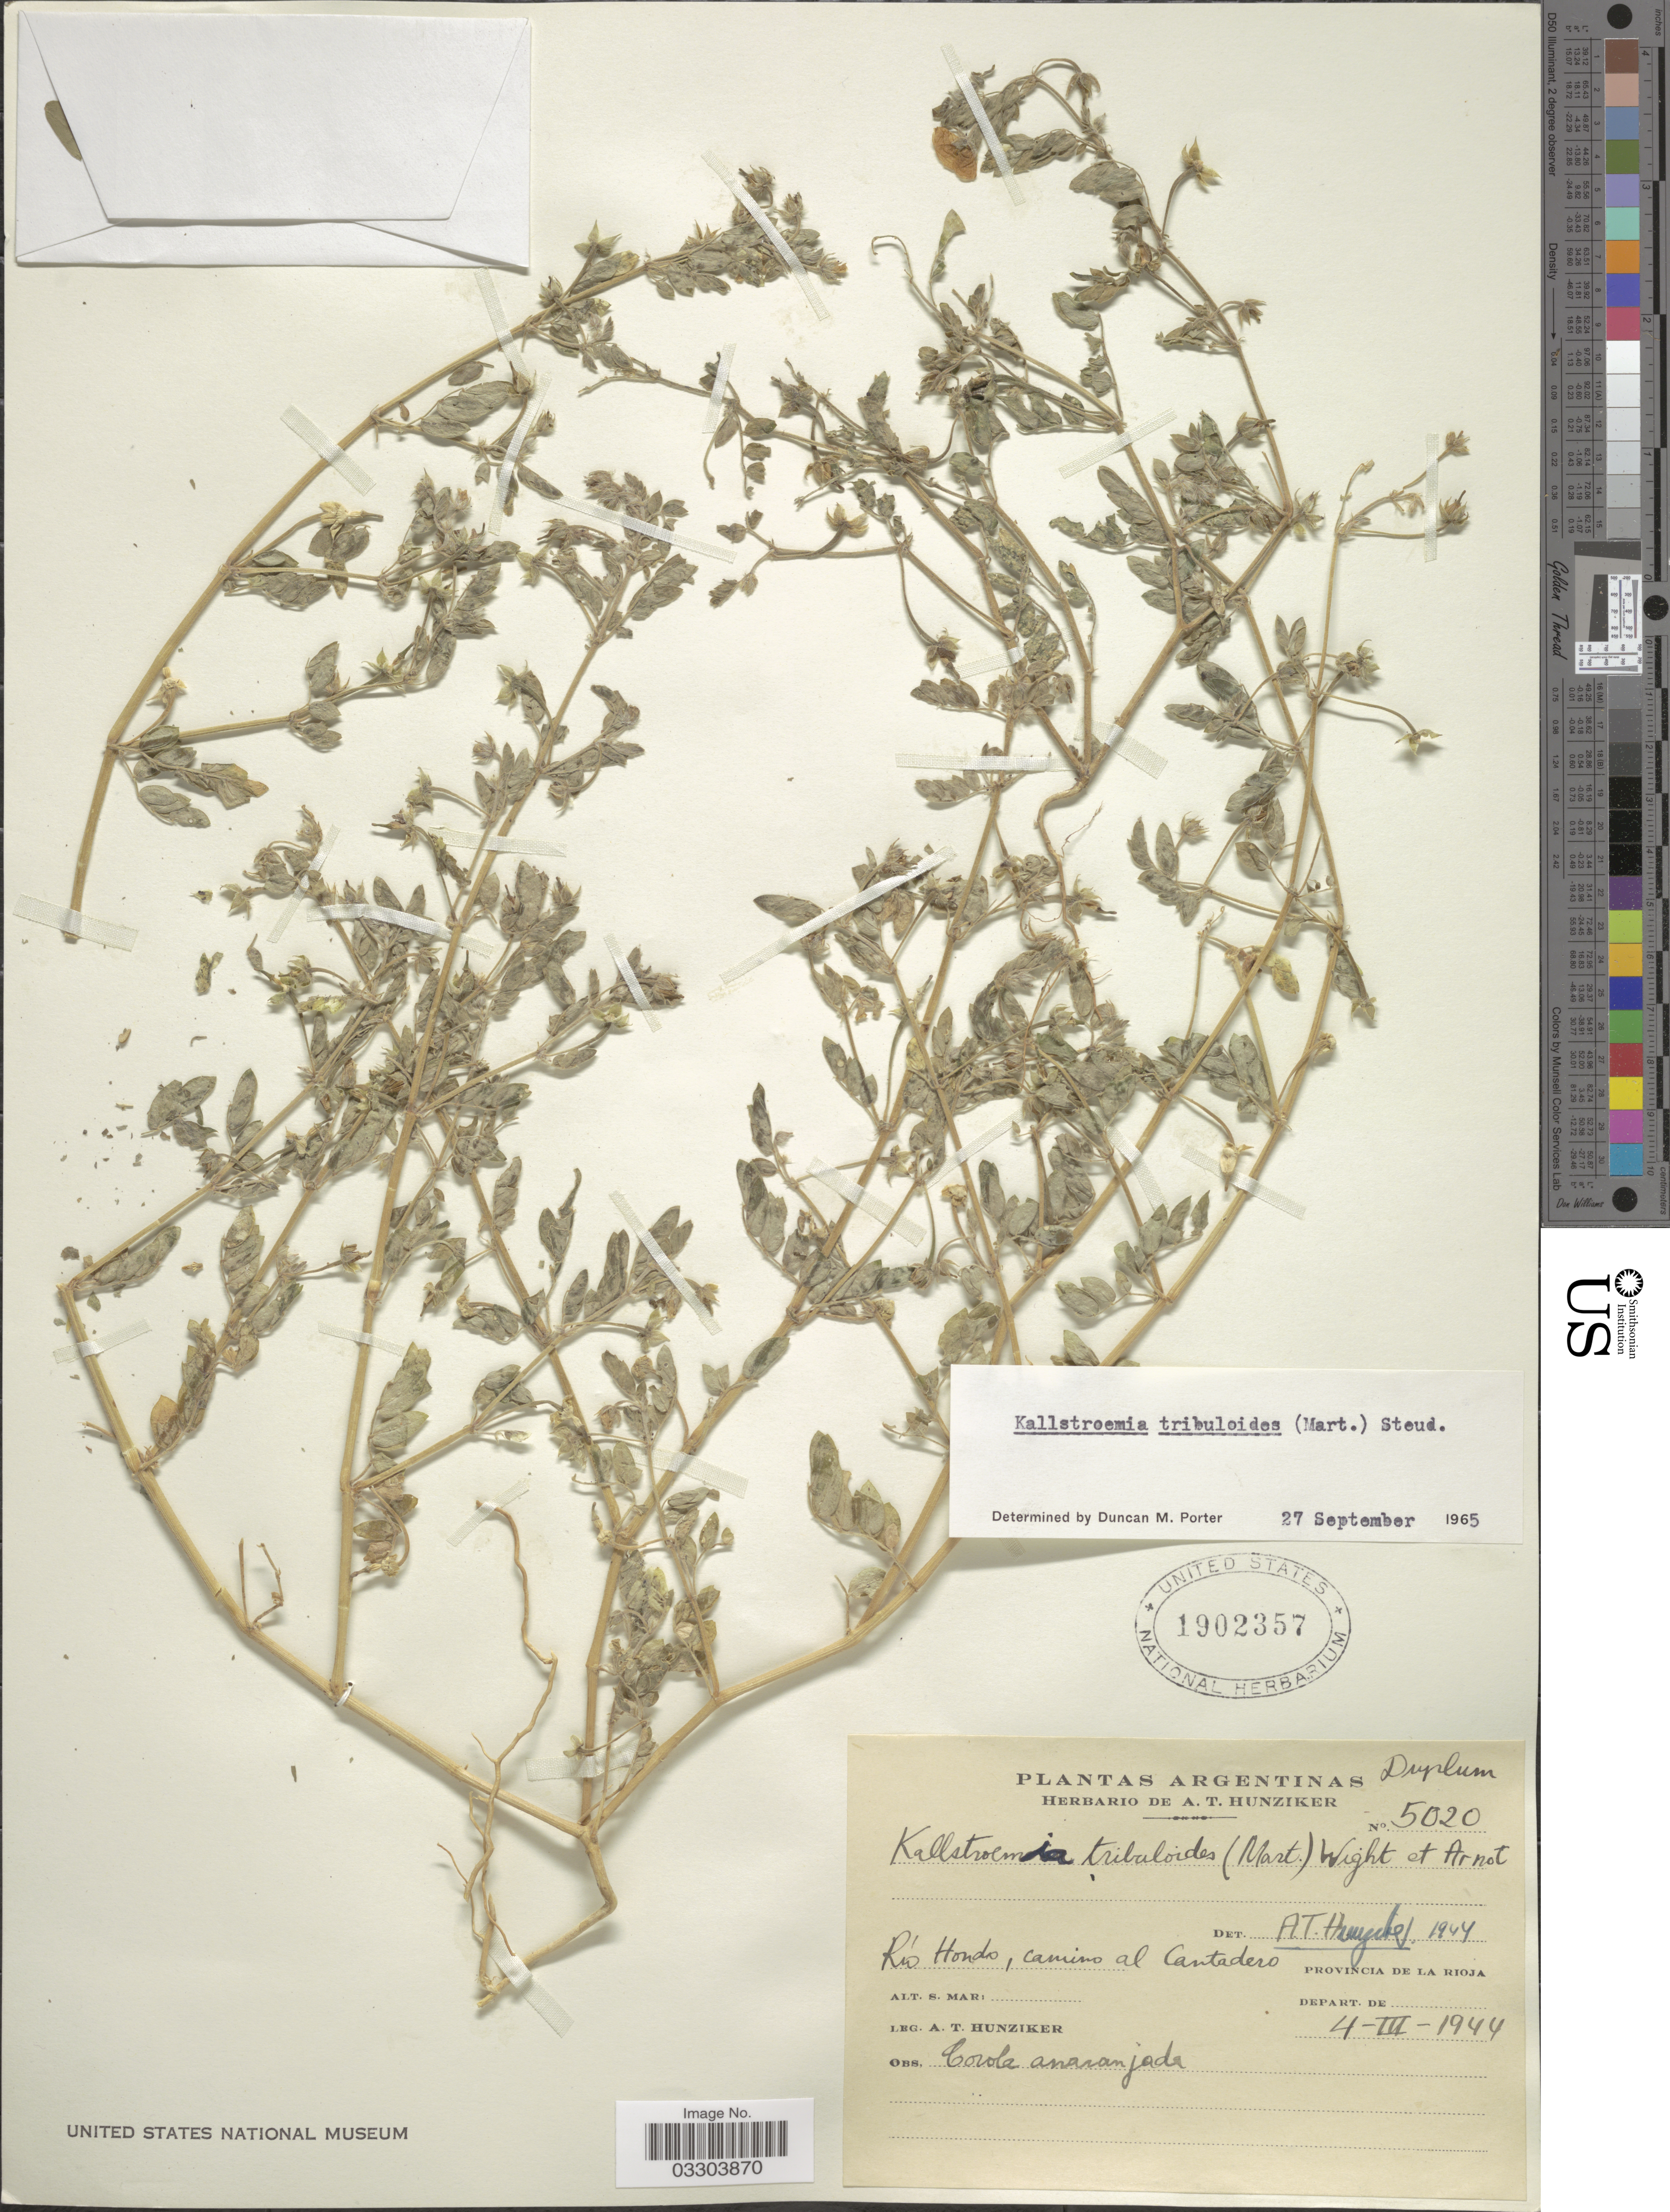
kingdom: Plantae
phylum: Tracheophyta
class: Magnoliopsida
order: Zygophyllales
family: Zygophyllaceae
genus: Kallstroemia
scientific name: Kallstroemia tribuloides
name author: (Mart.) Steud.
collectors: A. T. Hunziker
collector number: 5020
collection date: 1944-03-04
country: Argentina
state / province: La Rioja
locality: Río Hondo, camino al Cantadero.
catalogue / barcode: US 1902357